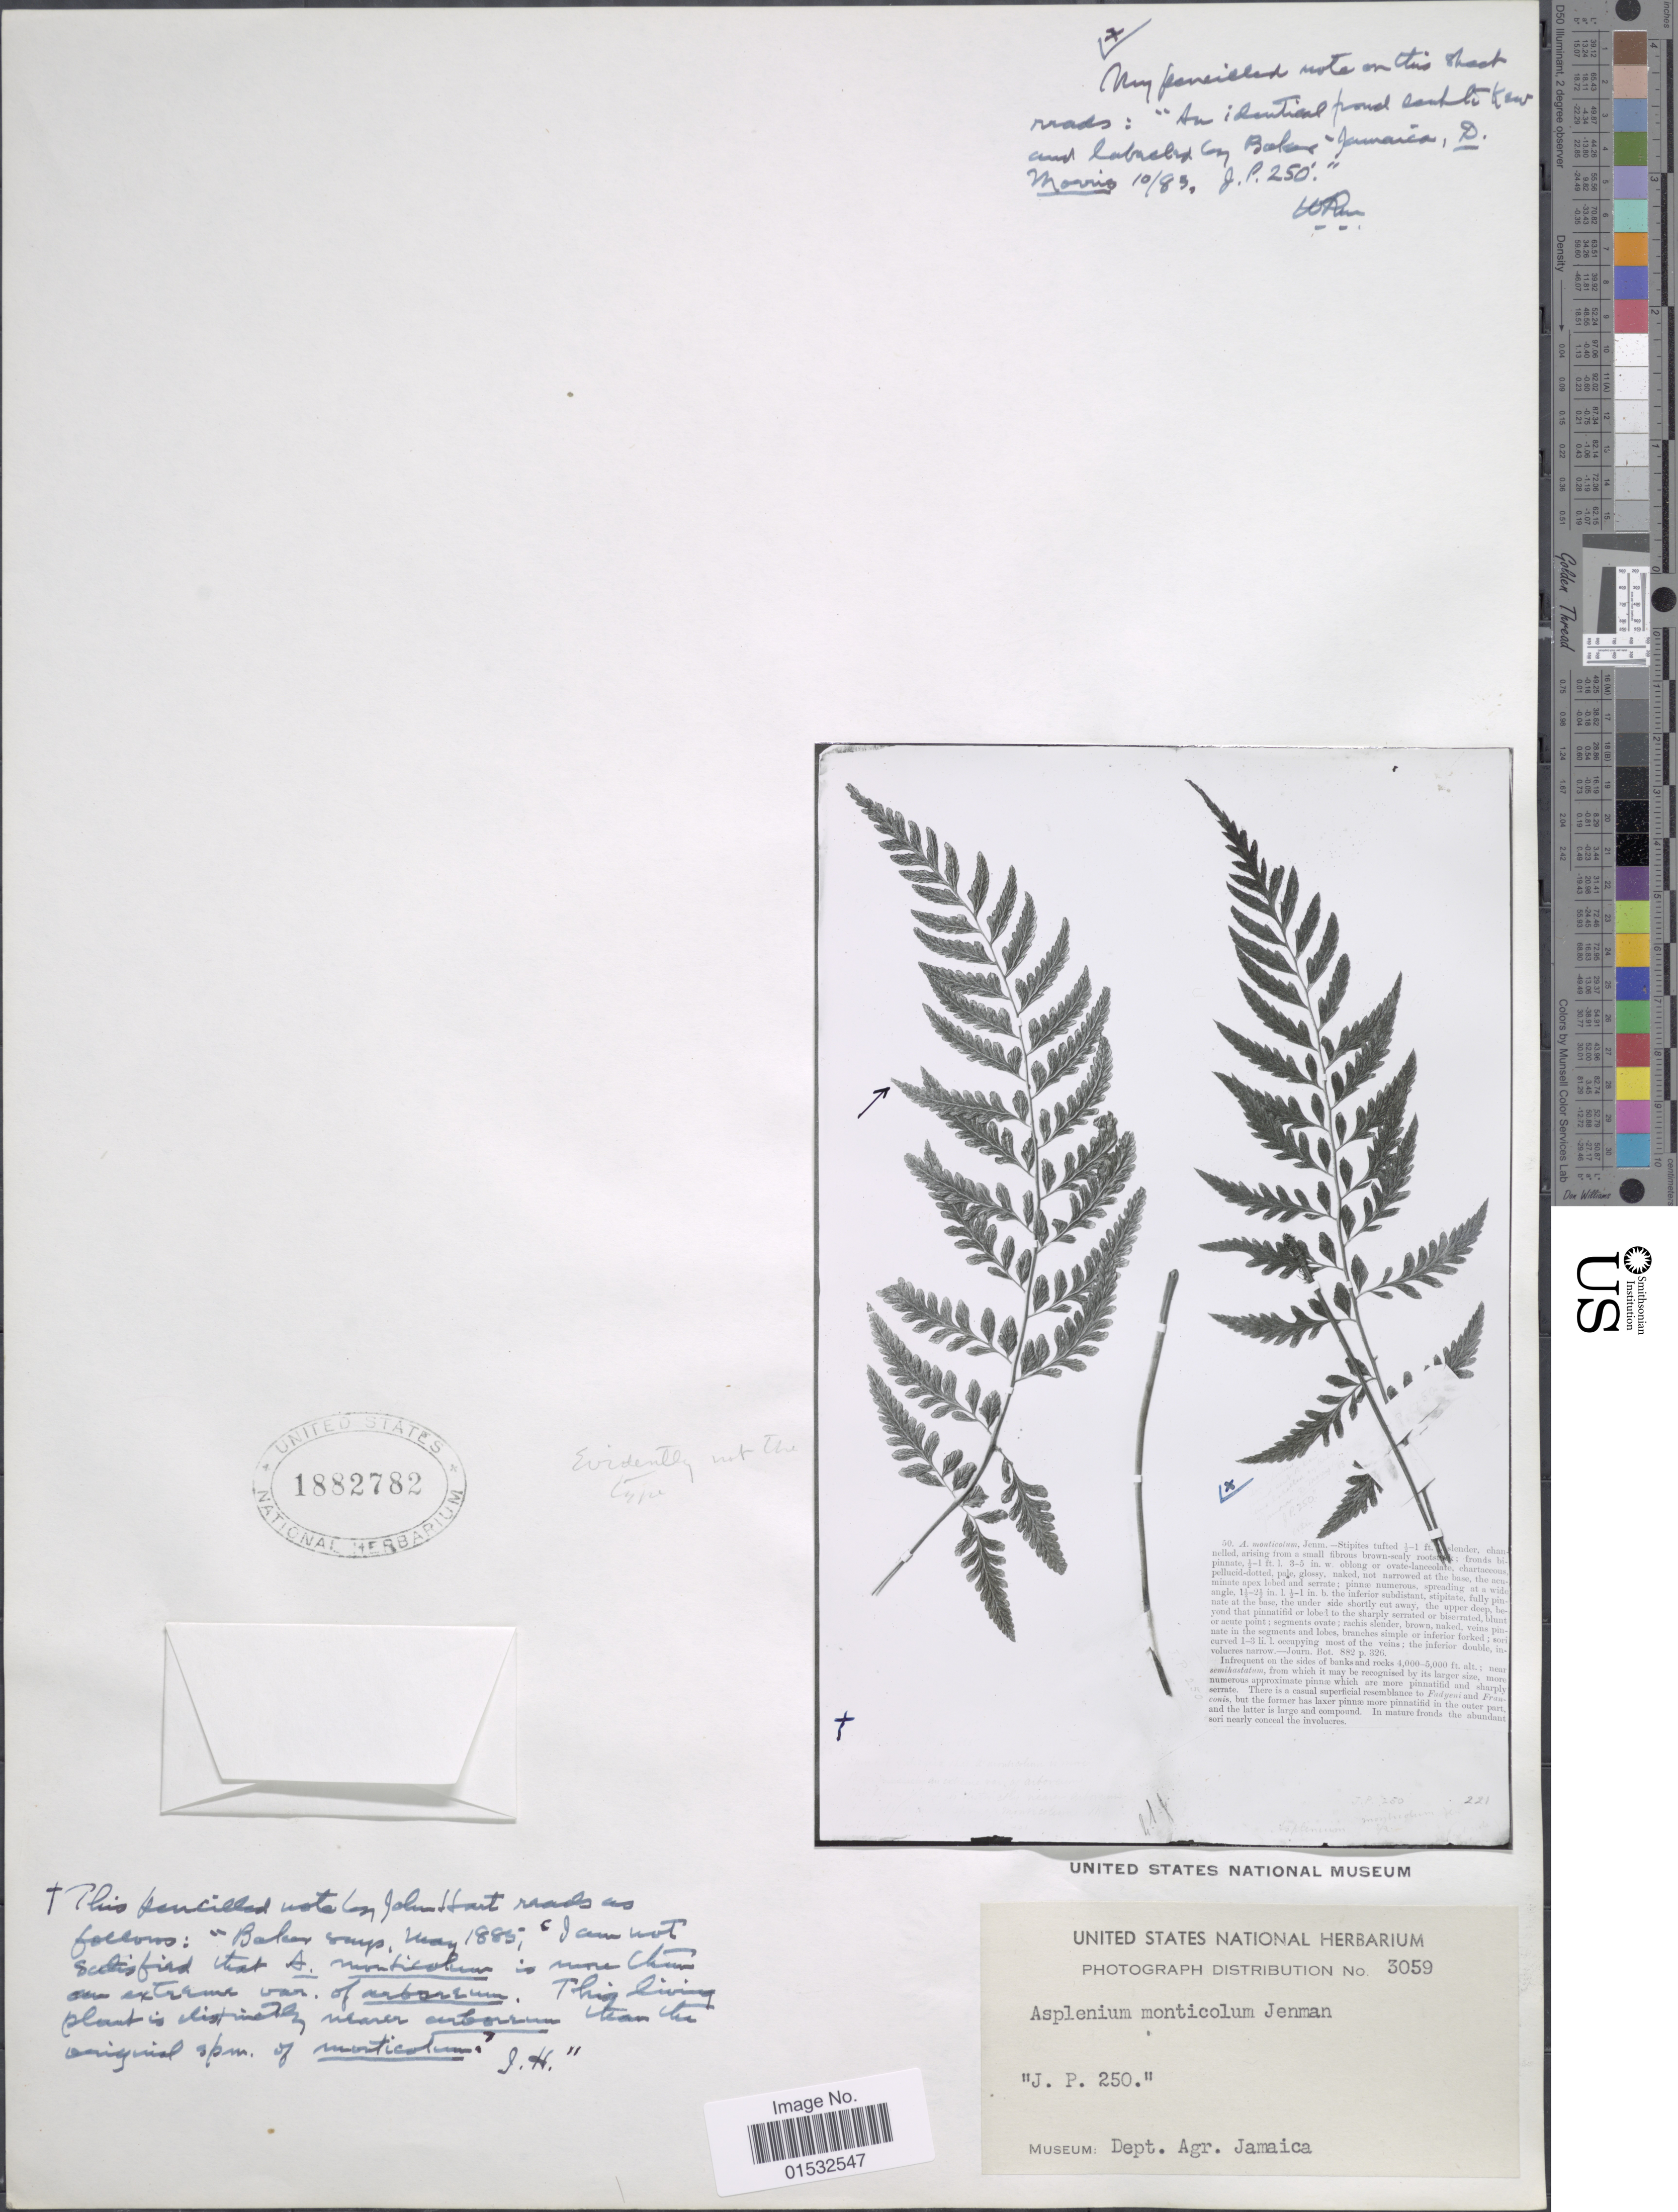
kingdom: Plantae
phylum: Tracheophyta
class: Polypodiopsida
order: Polypodiales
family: Athyriaceae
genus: Diplazium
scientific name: Diplazium unilobum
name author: (Poir.) Hieron.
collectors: J.P.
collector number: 250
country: Jamaica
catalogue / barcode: US 1882782